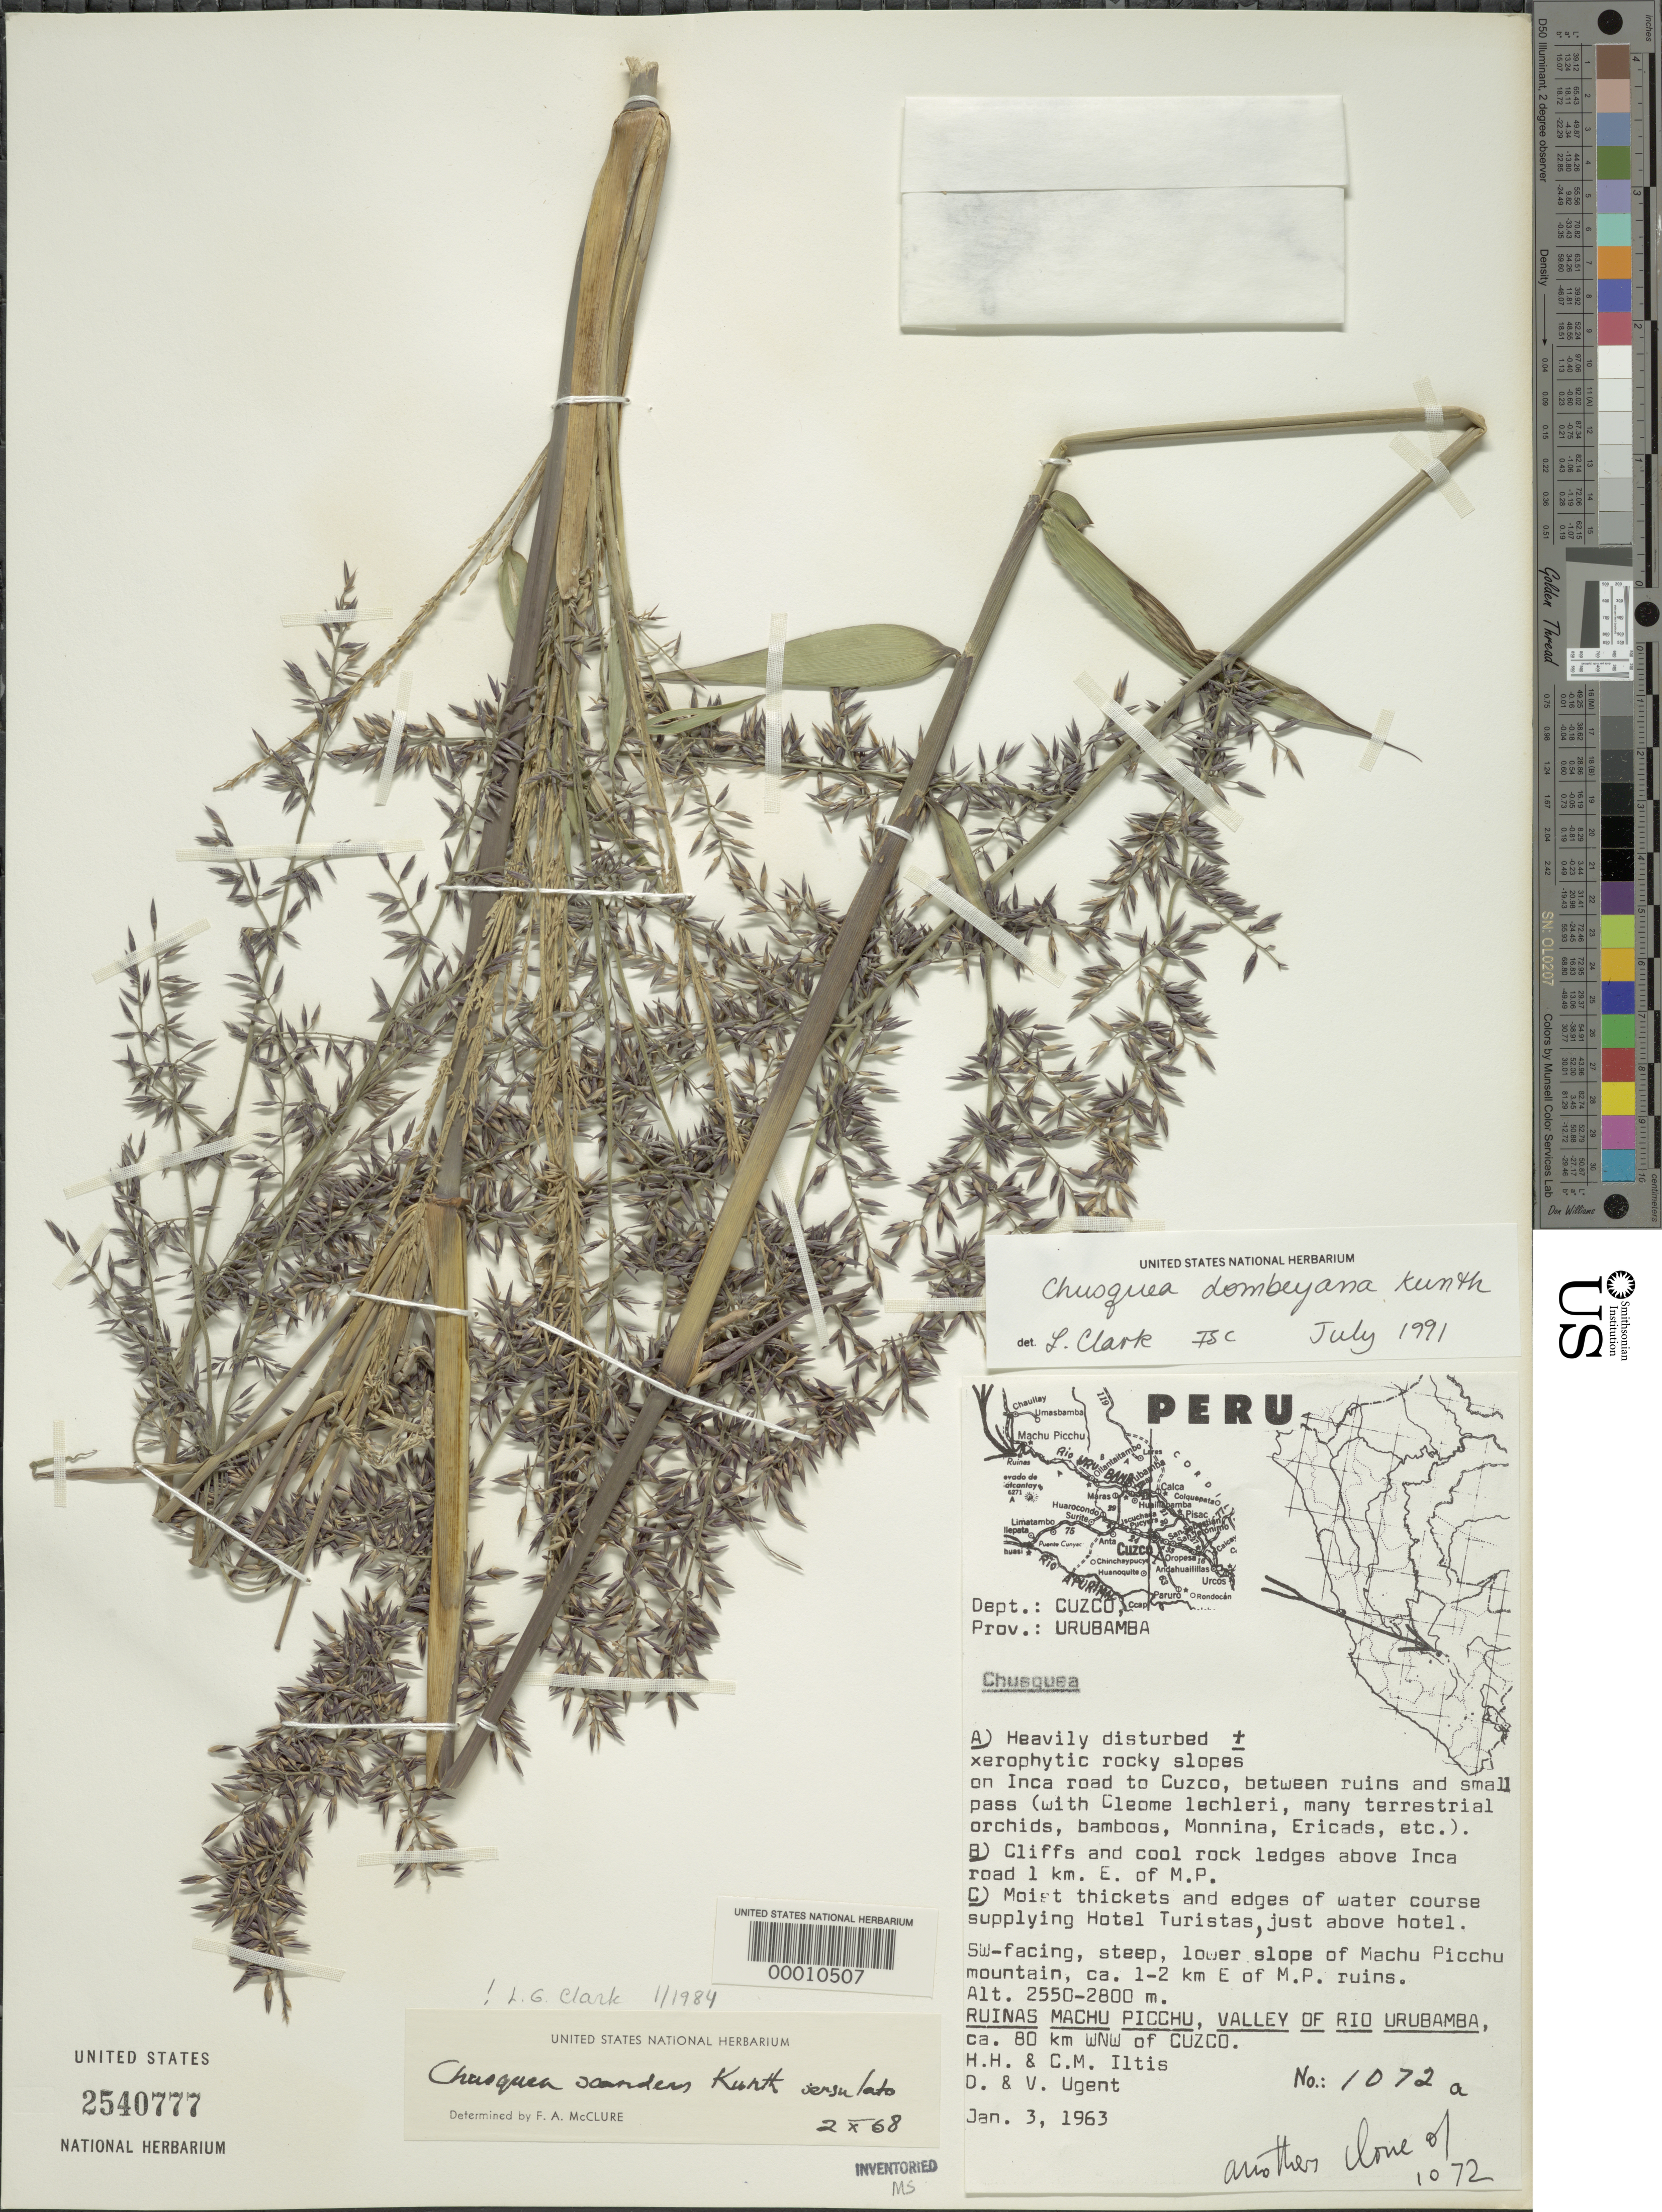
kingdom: Plantae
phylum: Tracheophyta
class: Liliopsida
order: Poales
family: Poaceae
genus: Chusquea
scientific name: Chusquea dombeyana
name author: Kunth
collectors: H. H. Iltis, C. M Iltis, D. Ugent & V. Ugent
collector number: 1072 A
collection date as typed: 03 Jan 1963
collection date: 1963-01-03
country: Peru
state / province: Cusco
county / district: Urubamba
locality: Machu Picchu Mountain, ca. 1-2 km E of Machupicchu Ruins; Ruinas Machu Picchu, valley of Río Urubamba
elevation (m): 2550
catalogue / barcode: US 2540777